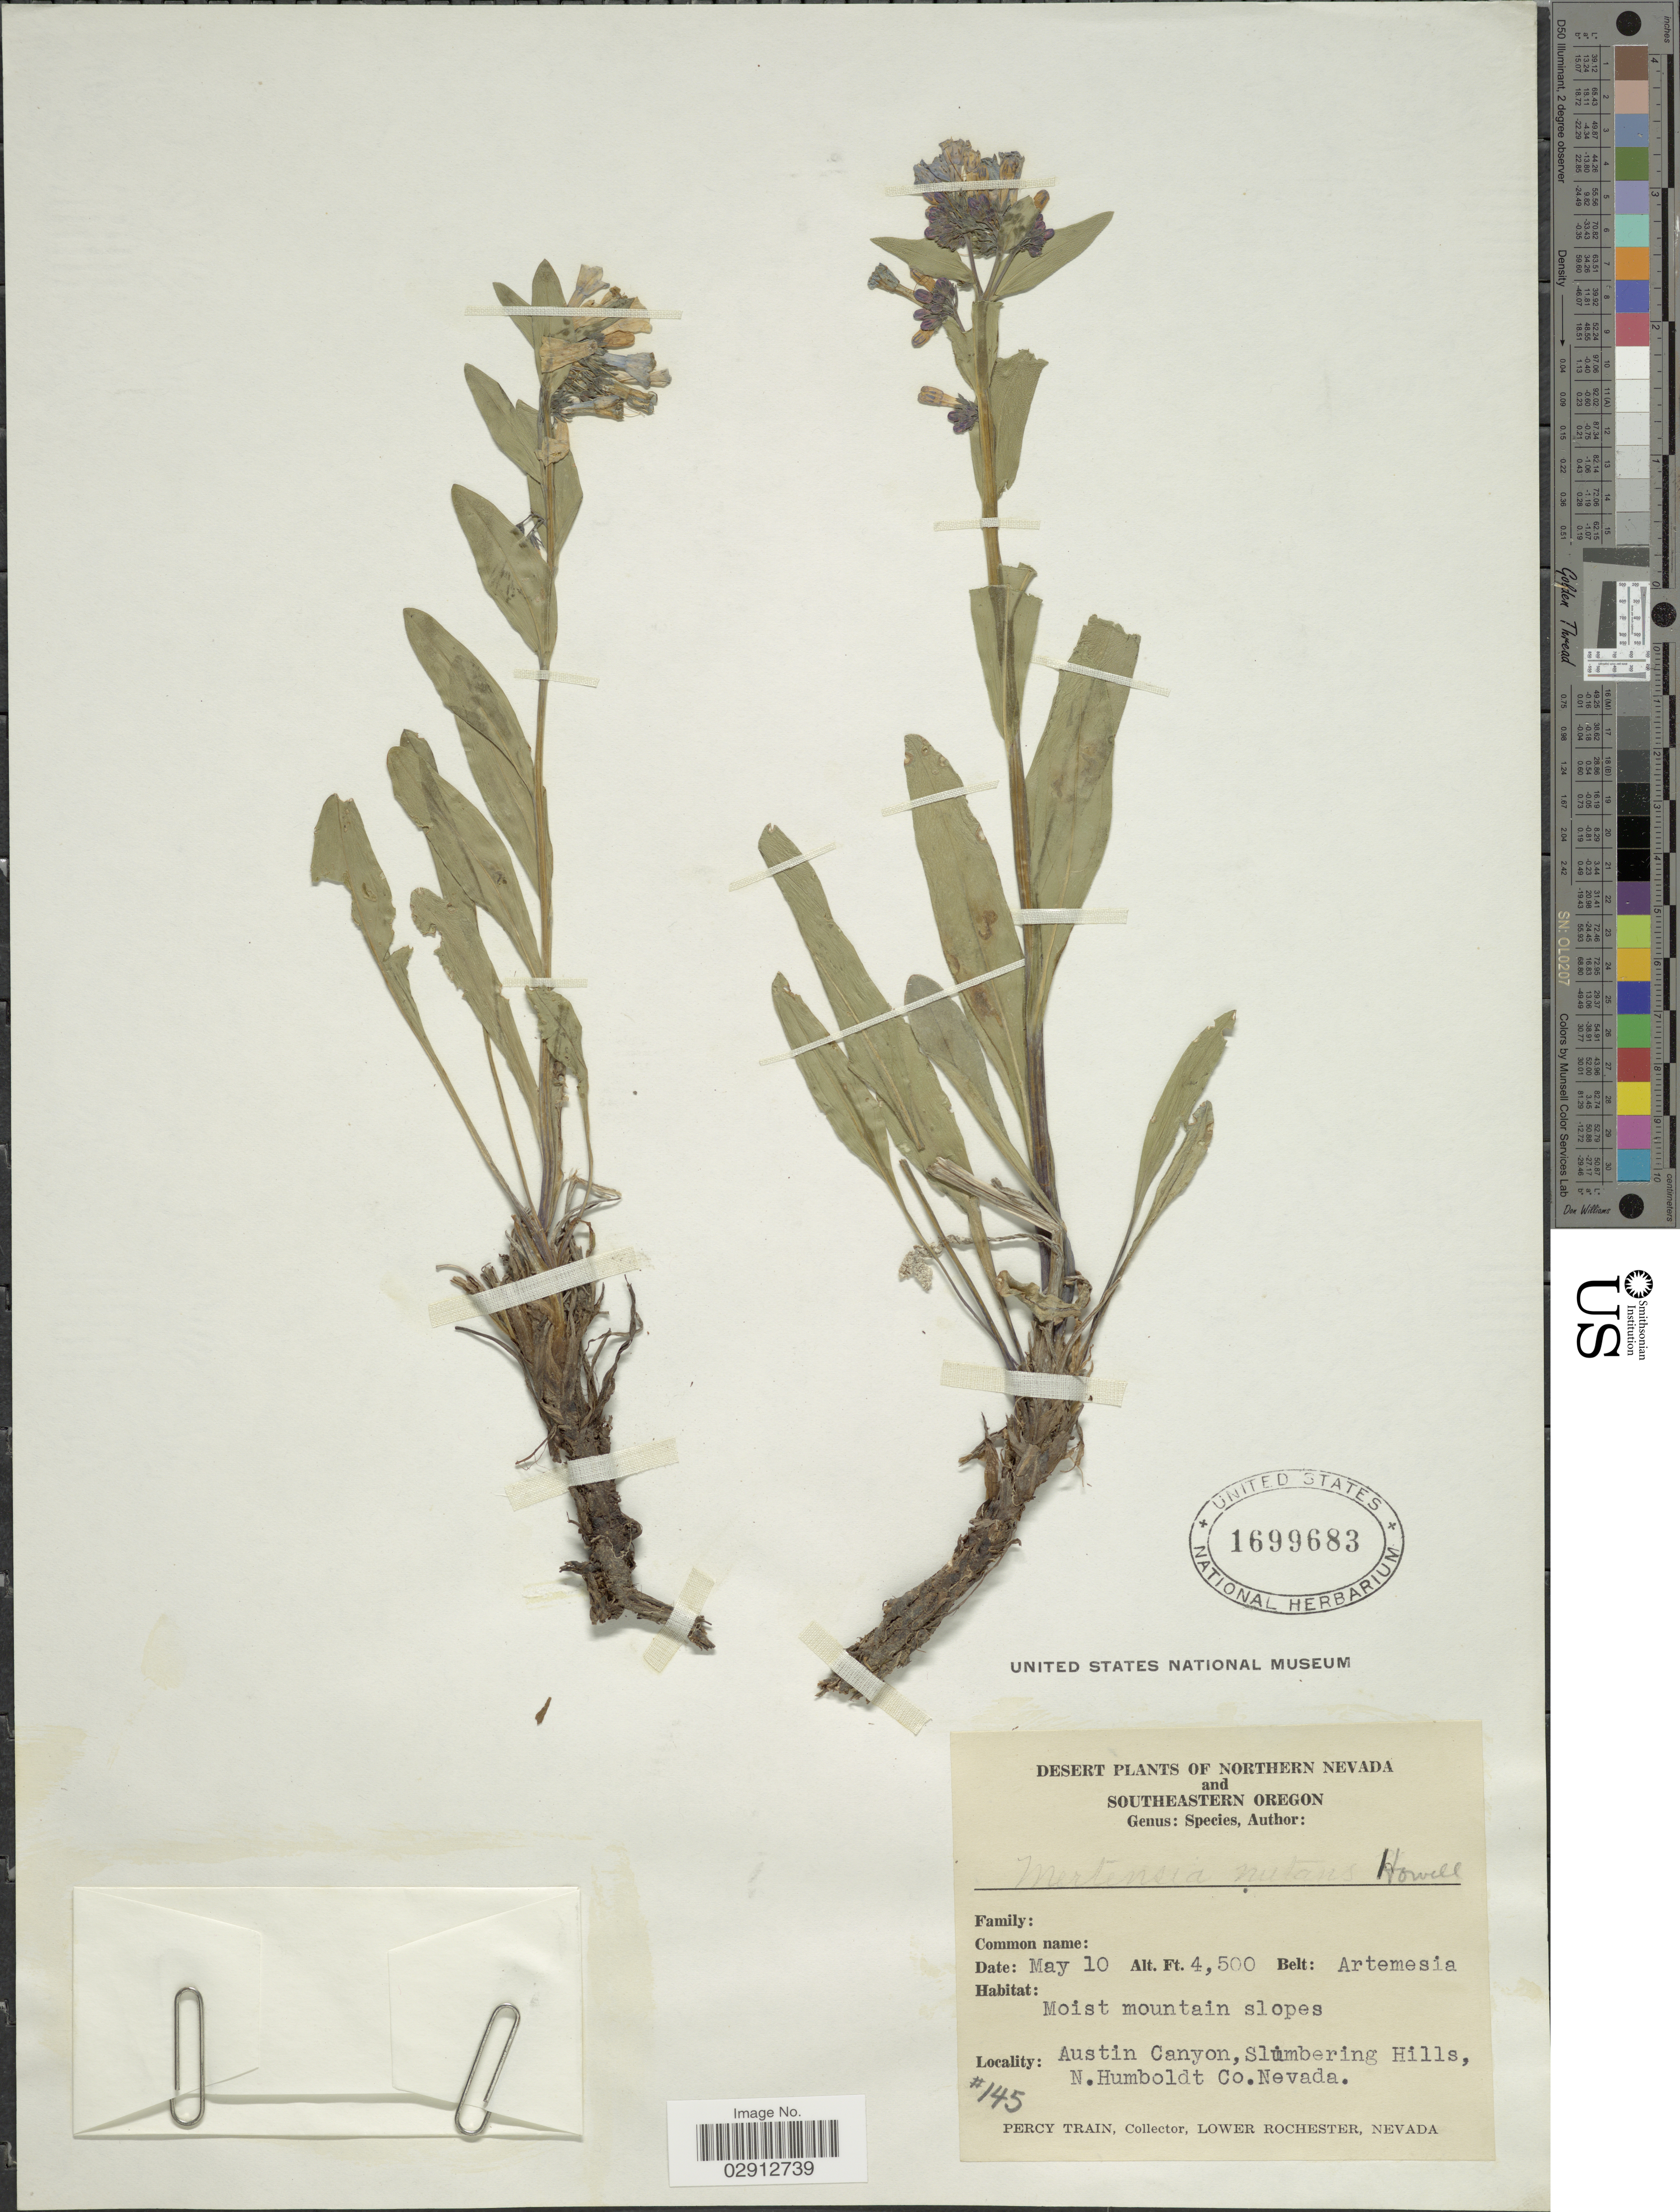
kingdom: Plantae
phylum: Tracheophyta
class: Magnoliopsida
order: Boraginales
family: Boraginaceae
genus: Mertensia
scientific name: Mertensia nutans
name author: Howell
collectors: P. Train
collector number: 145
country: United States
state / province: Nevada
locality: Northern Nevada. Austin Canyon, Slumbering Hills, N. Humboldt Co.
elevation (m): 1372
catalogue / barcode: US 1699683